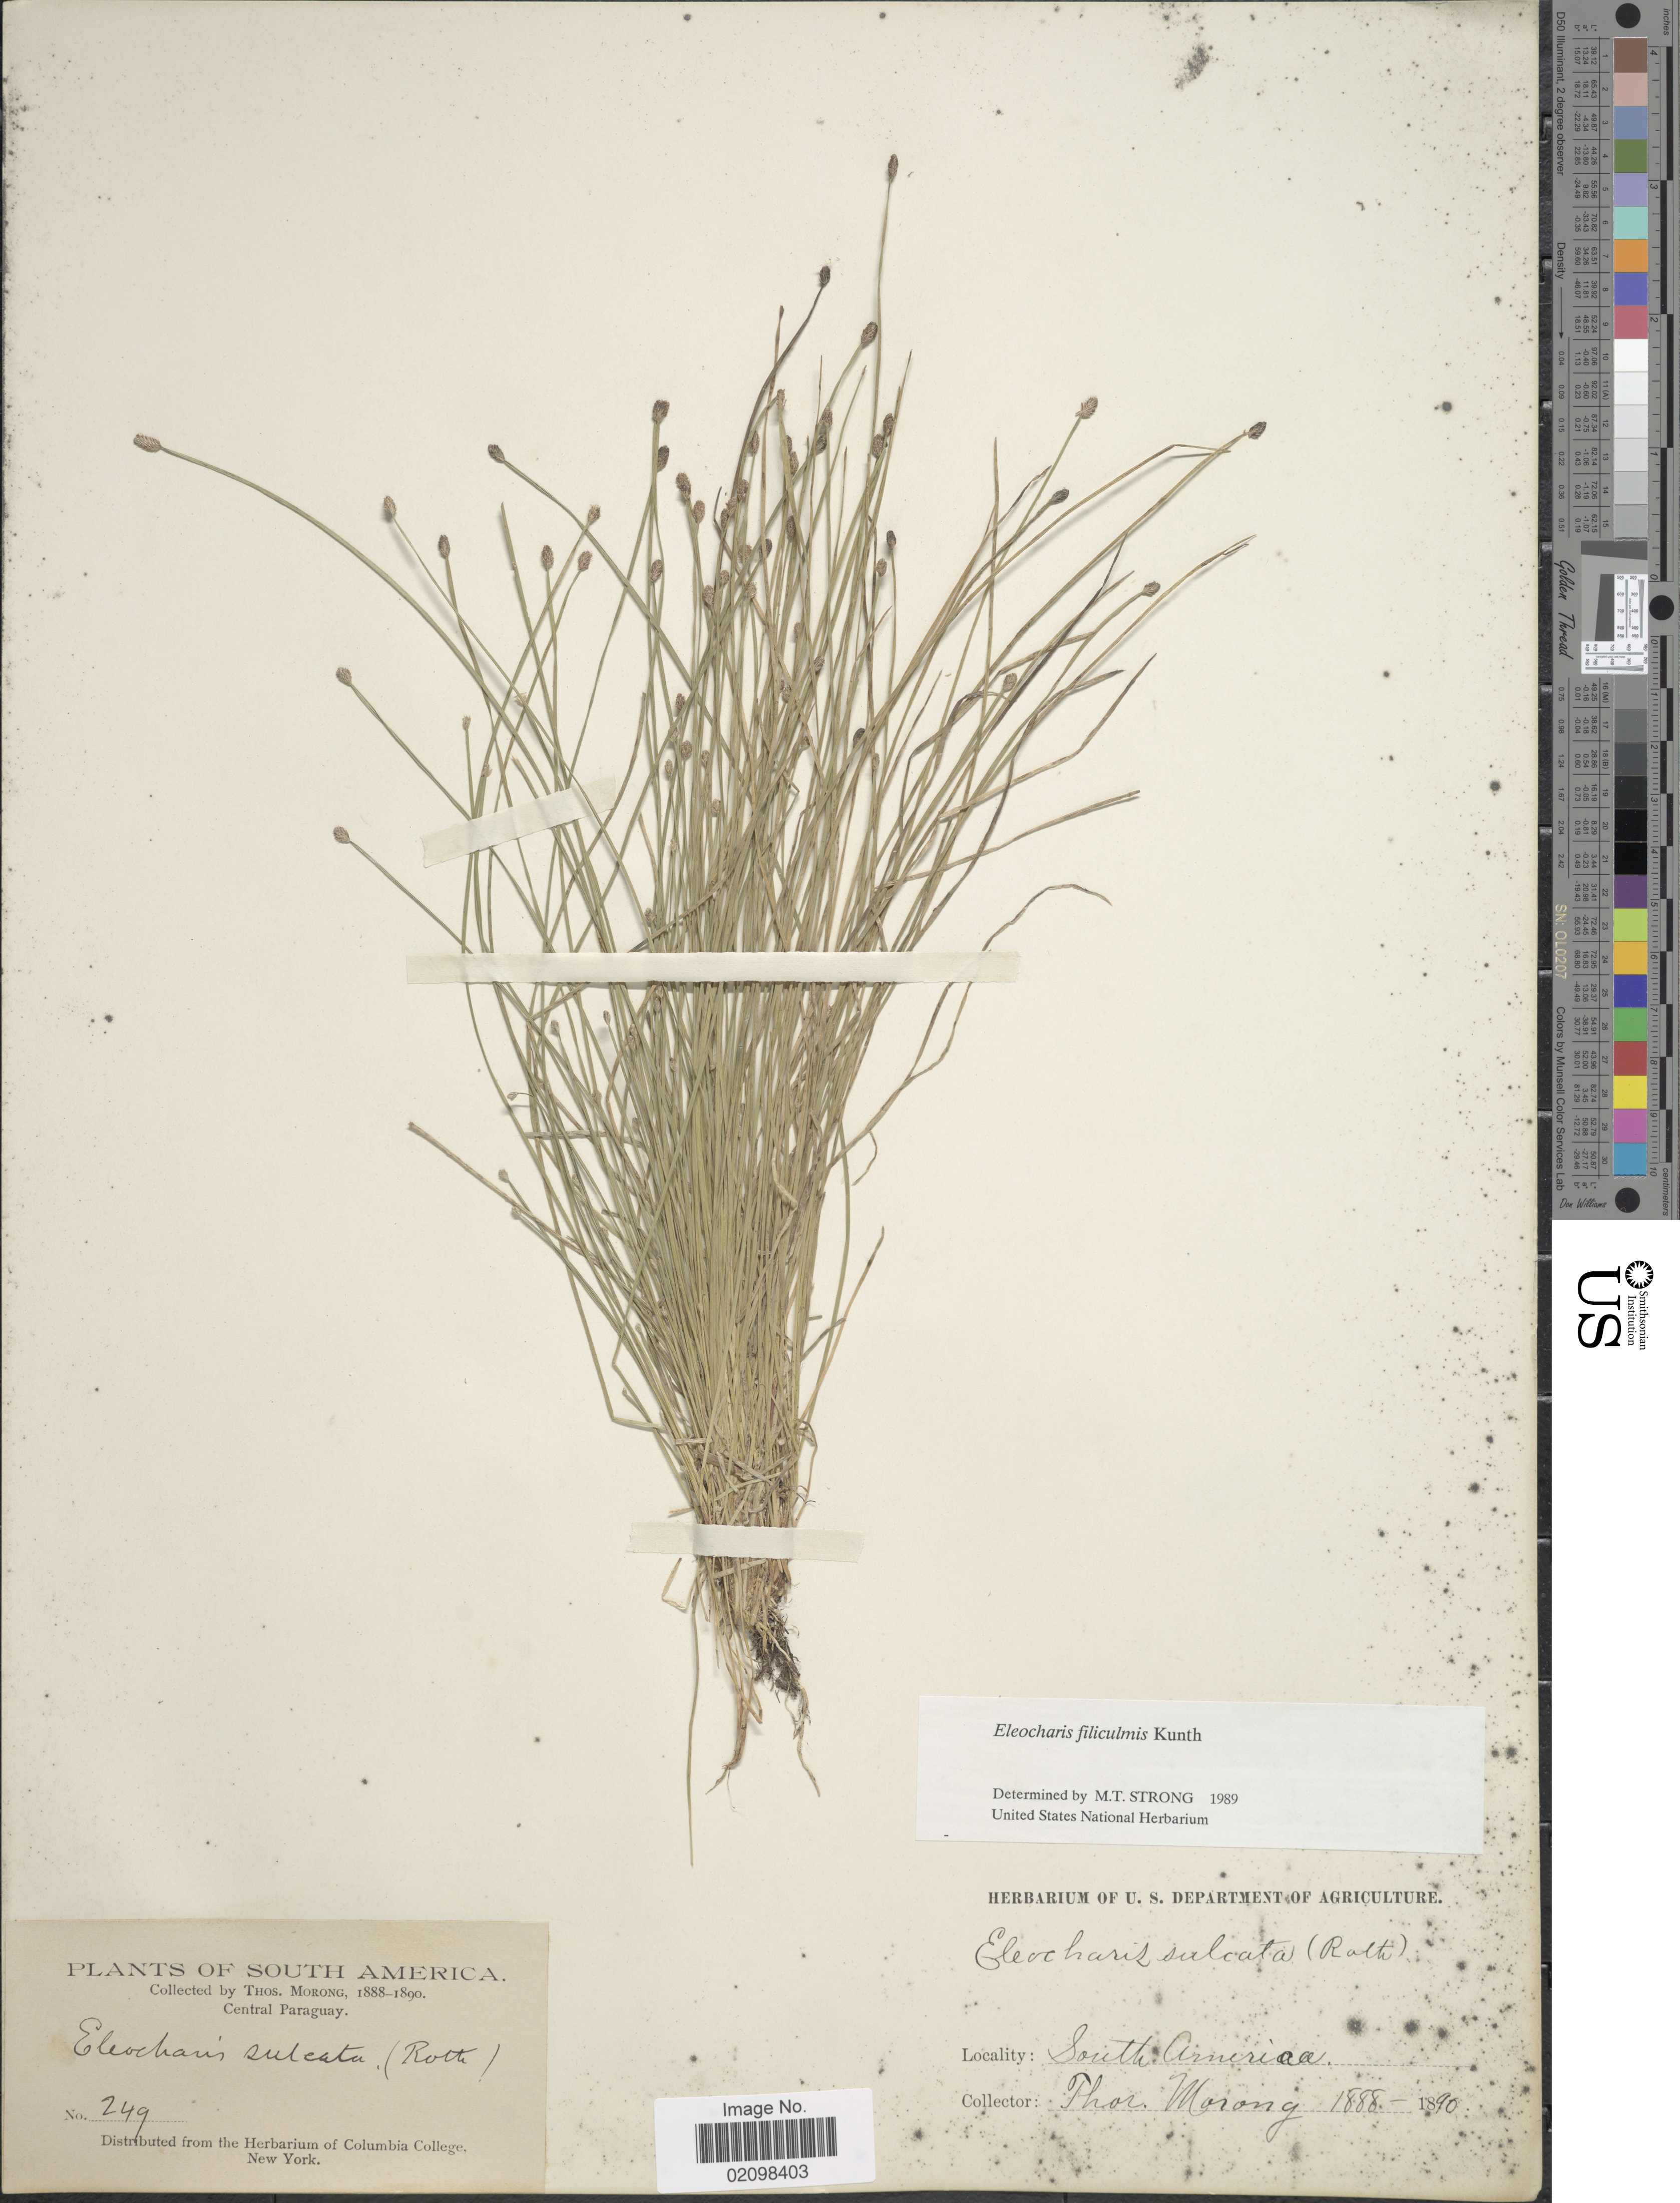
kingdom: Plantae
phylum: Tracheophyta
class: Liliopsida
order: Poales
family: Cyperaceae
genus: Eleocharis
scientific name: Eleocharis filiculmis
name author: Kunth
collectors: ex herb. T. Morong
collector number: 249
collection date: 1888/1890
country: Paraguay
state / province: Central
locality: Central Paraguay